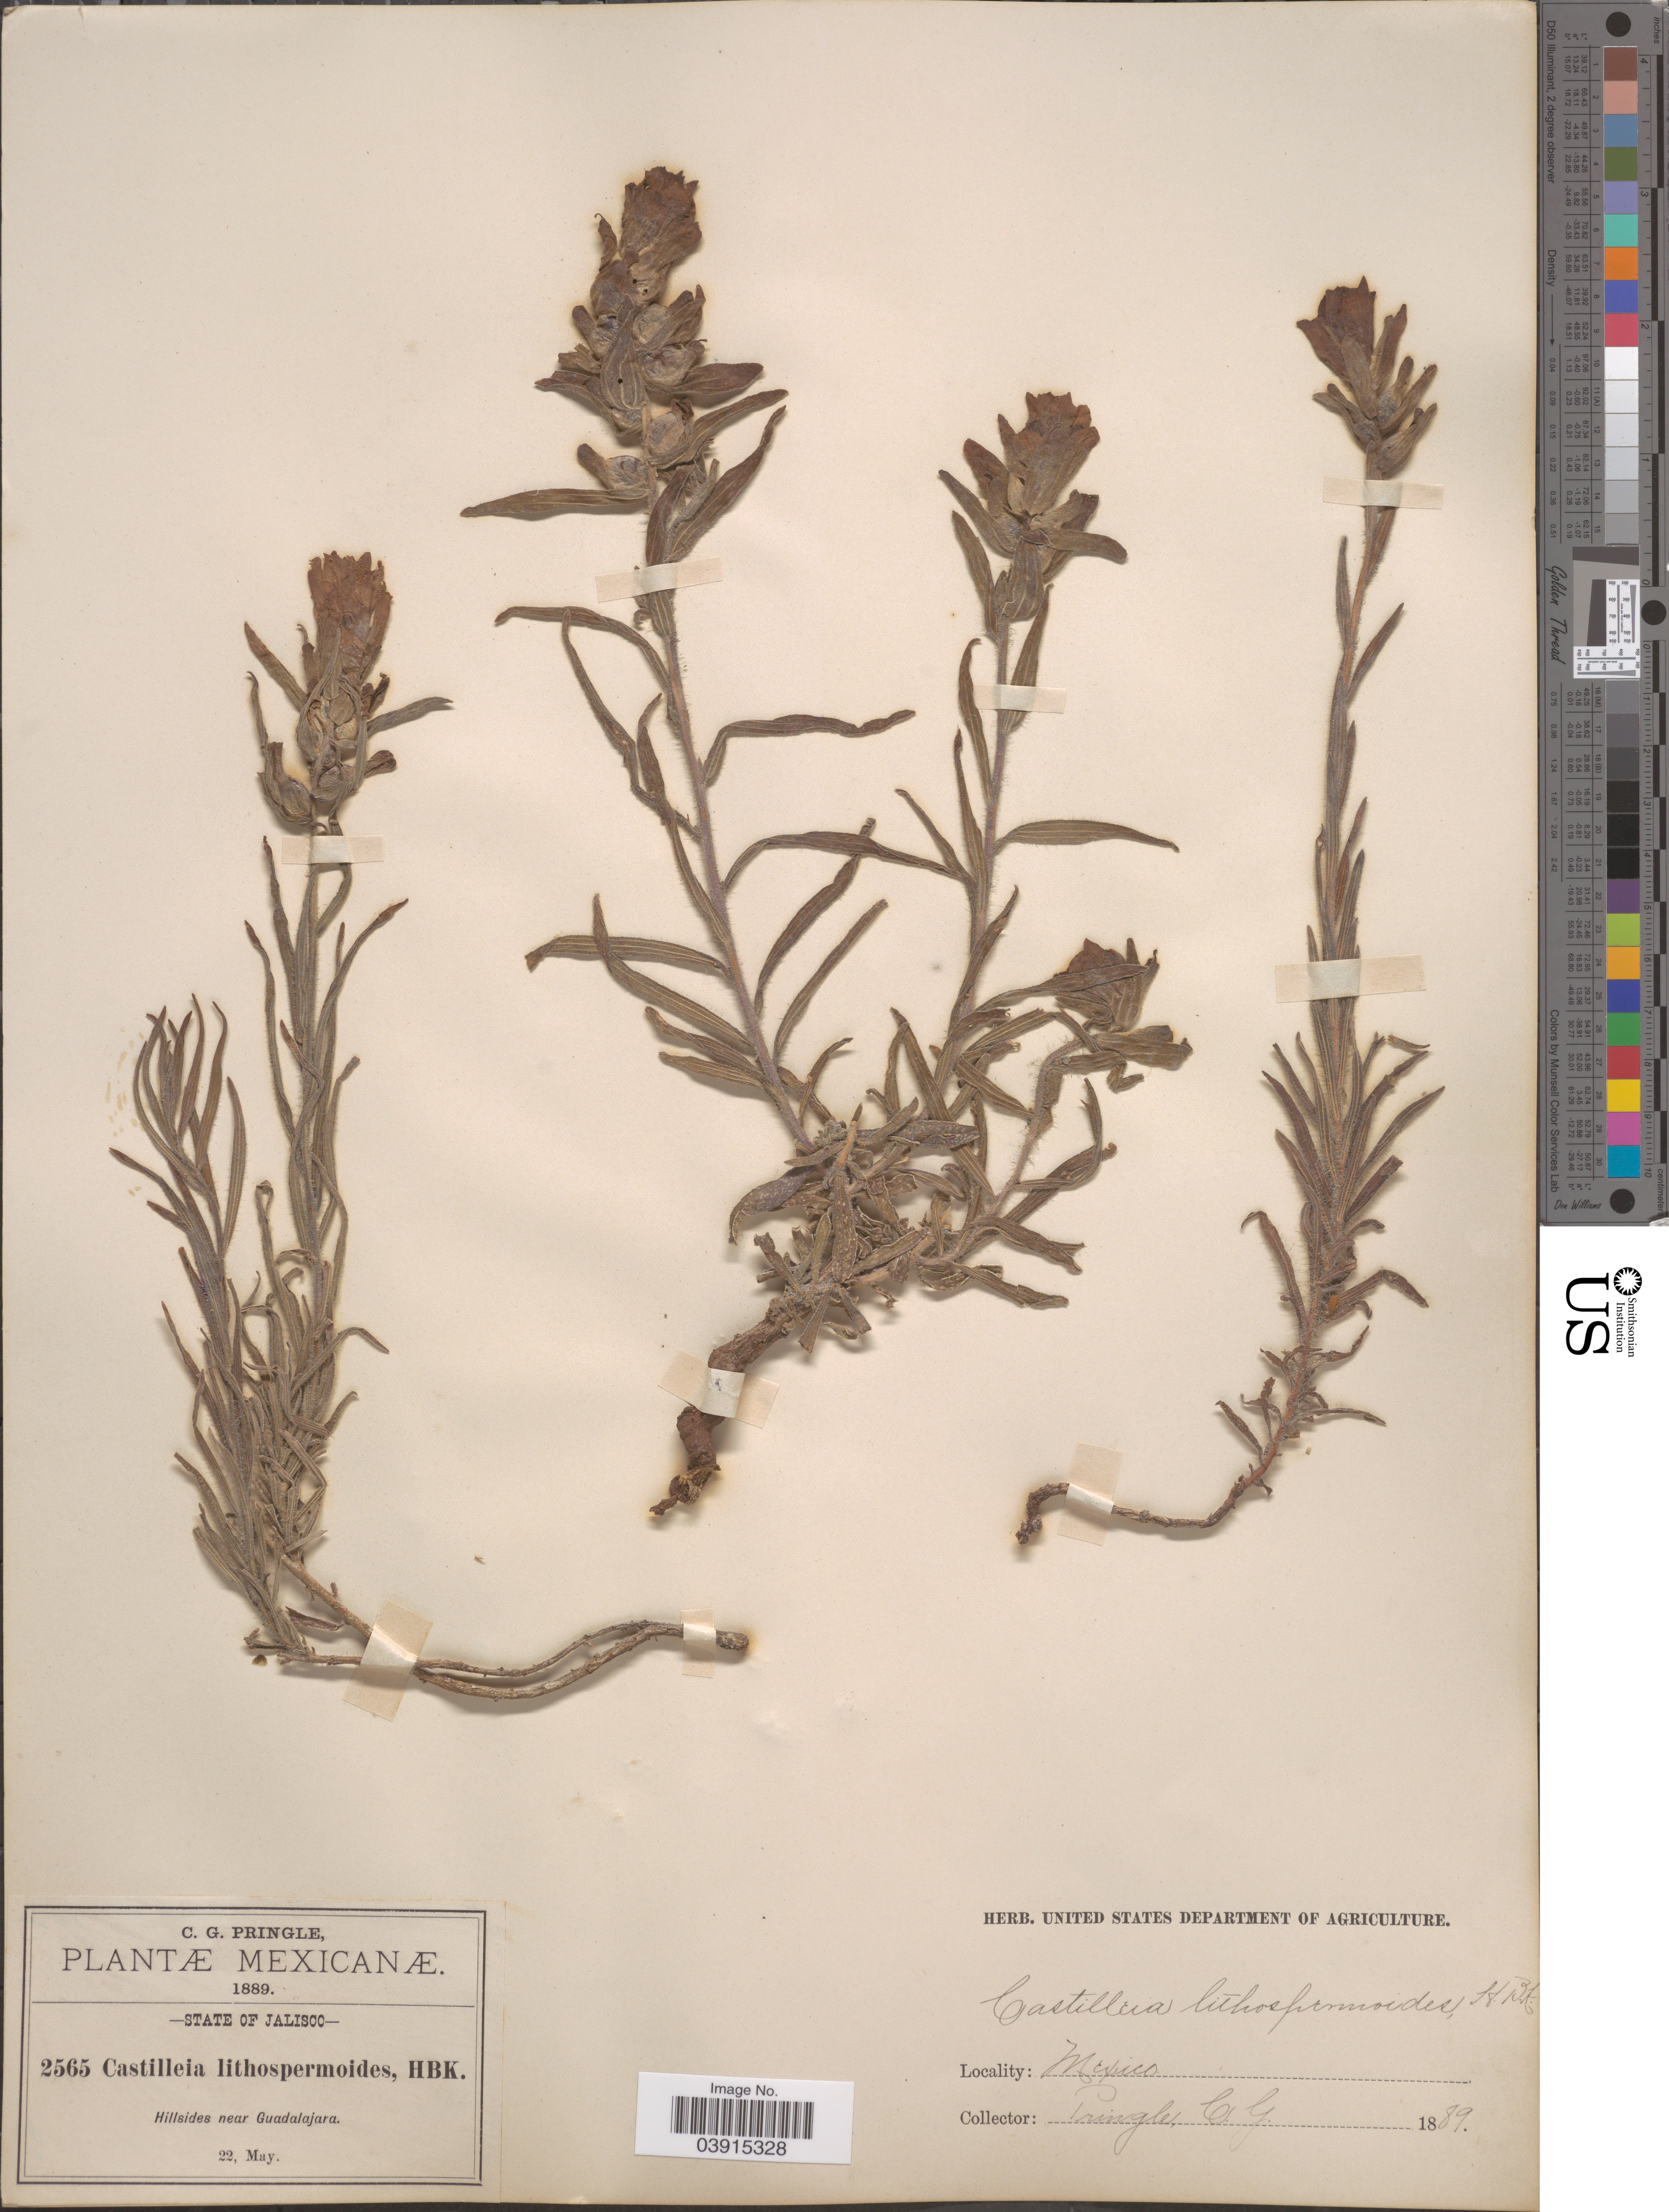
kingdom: Plantae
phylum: Tracheophyta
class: Magnoliopsida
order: Lamiales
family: Orobanchaceae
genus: Castilleja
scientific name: Castilleja lithospermoides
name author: Kunth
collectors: C. G. Pringle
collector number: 2565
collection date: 1889-05-22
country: Mexico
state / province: Jalisco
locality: Hillsides near Guadalajara.